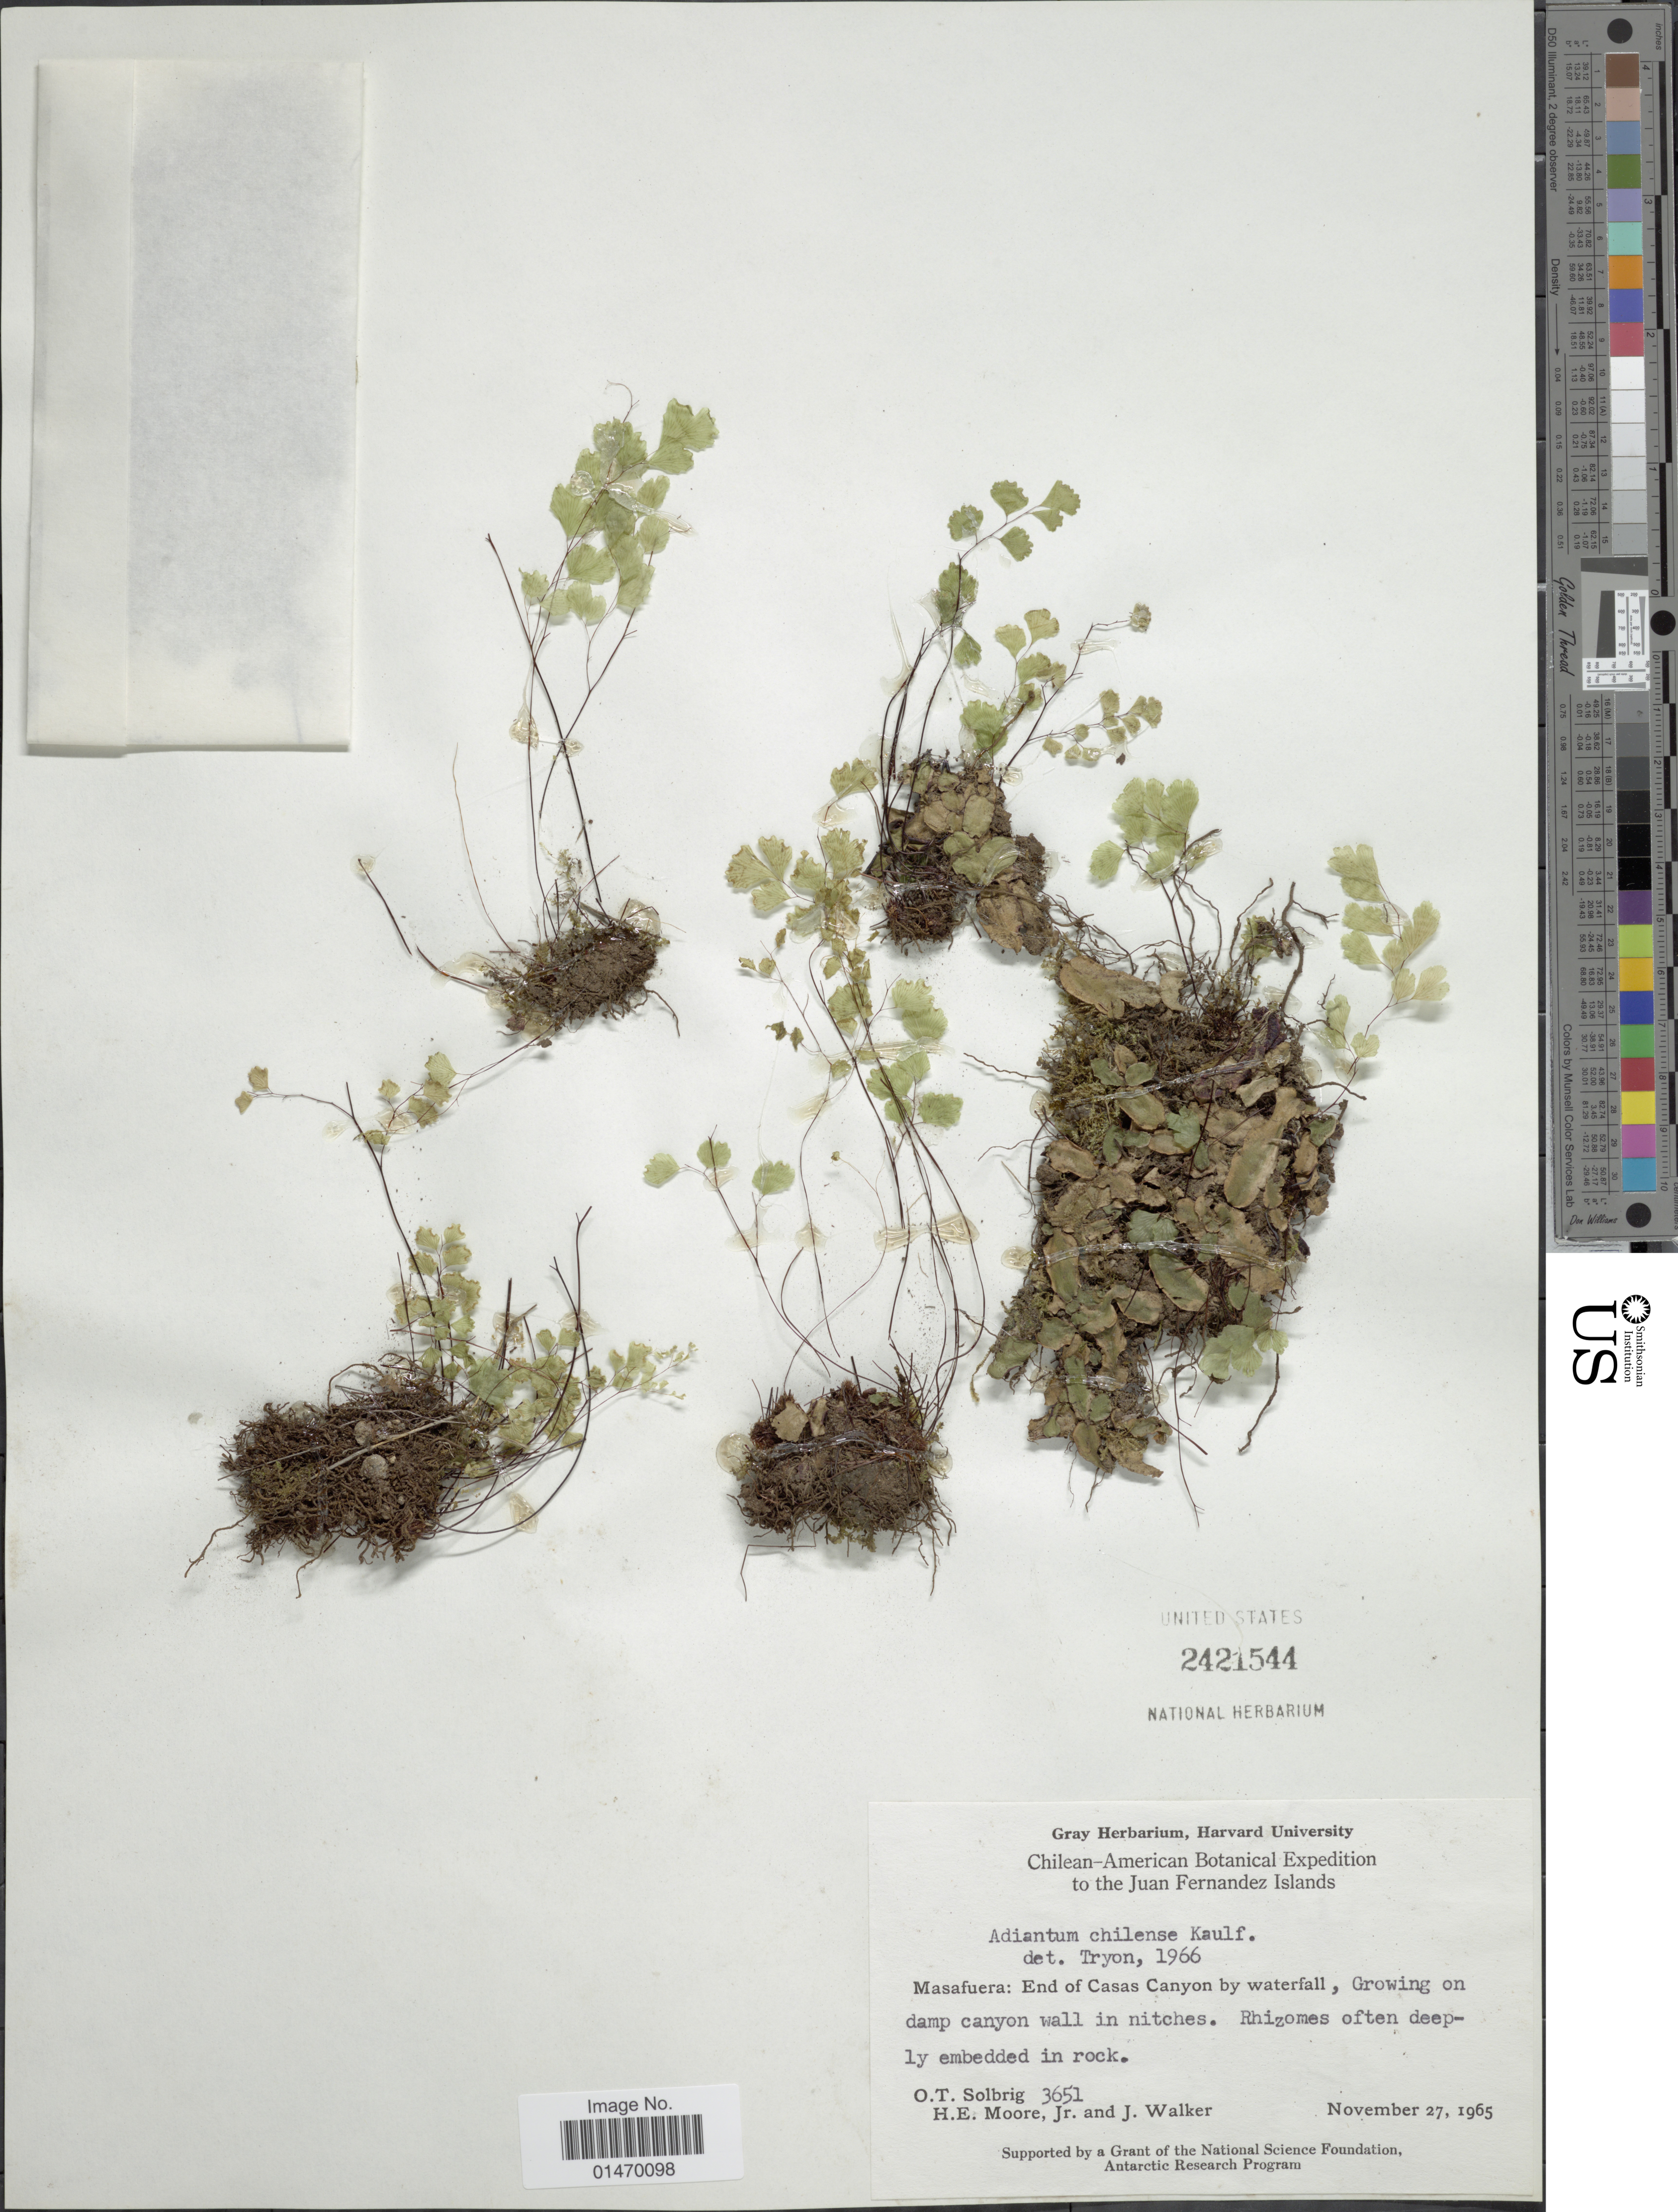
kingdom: Plantae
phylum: Tracheophyta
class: Polypodiopsida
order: Polypodiales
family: Pteridaceae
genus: Adiantum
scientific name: Adiantum chilense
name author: Kaulf.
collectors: O. T. Solbrig, H. Moore & J. Walker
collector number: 3651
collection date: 1965-11-27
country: Chile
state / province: Valparaíso (V)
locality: Juan Fernandez Islands. Masafuera: En of Casa Canyon by waterfall.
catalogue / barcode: US 2421544